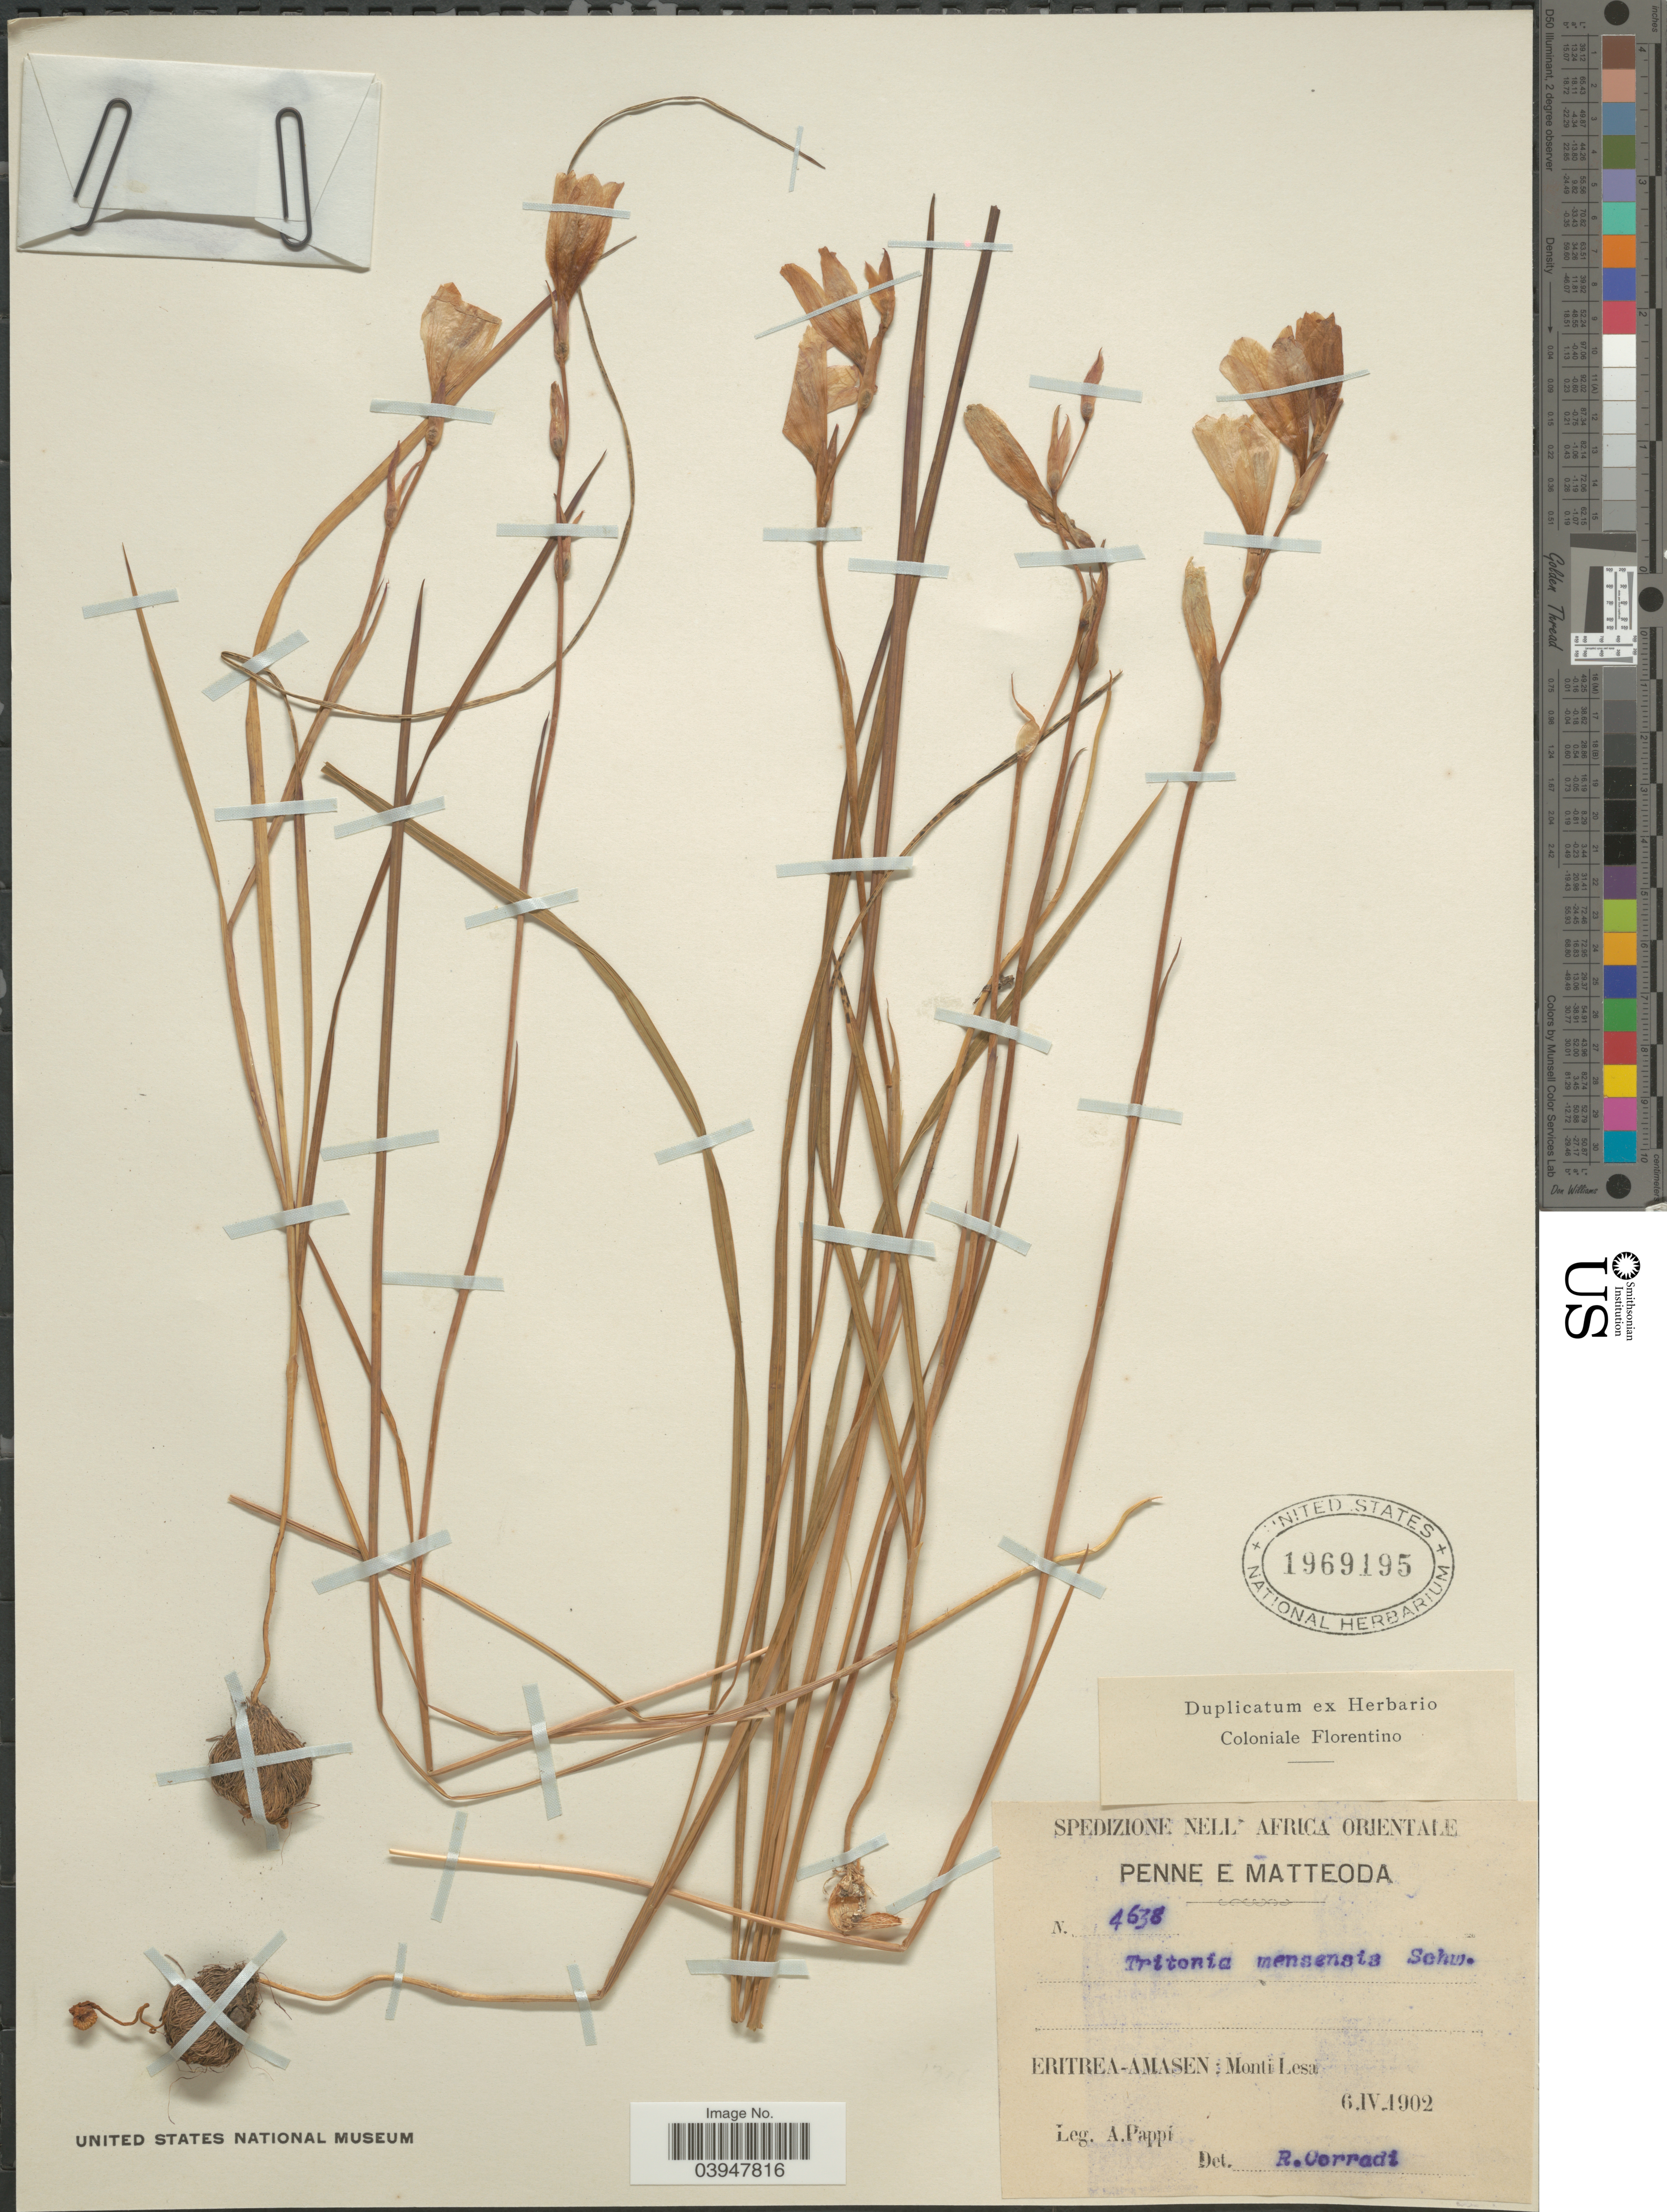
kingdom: Plantae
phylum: Tracheophyta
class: Liliopsida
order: Asparagales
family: Iridaceae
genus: Tritonia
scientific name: Tritonia mensensis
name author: Schweinf.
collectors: A. Pappi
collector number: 4638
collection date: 1902-04-06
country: Eritrea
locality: Eritrea-Amasen: Monti Lesa.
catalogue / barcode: US 1969195